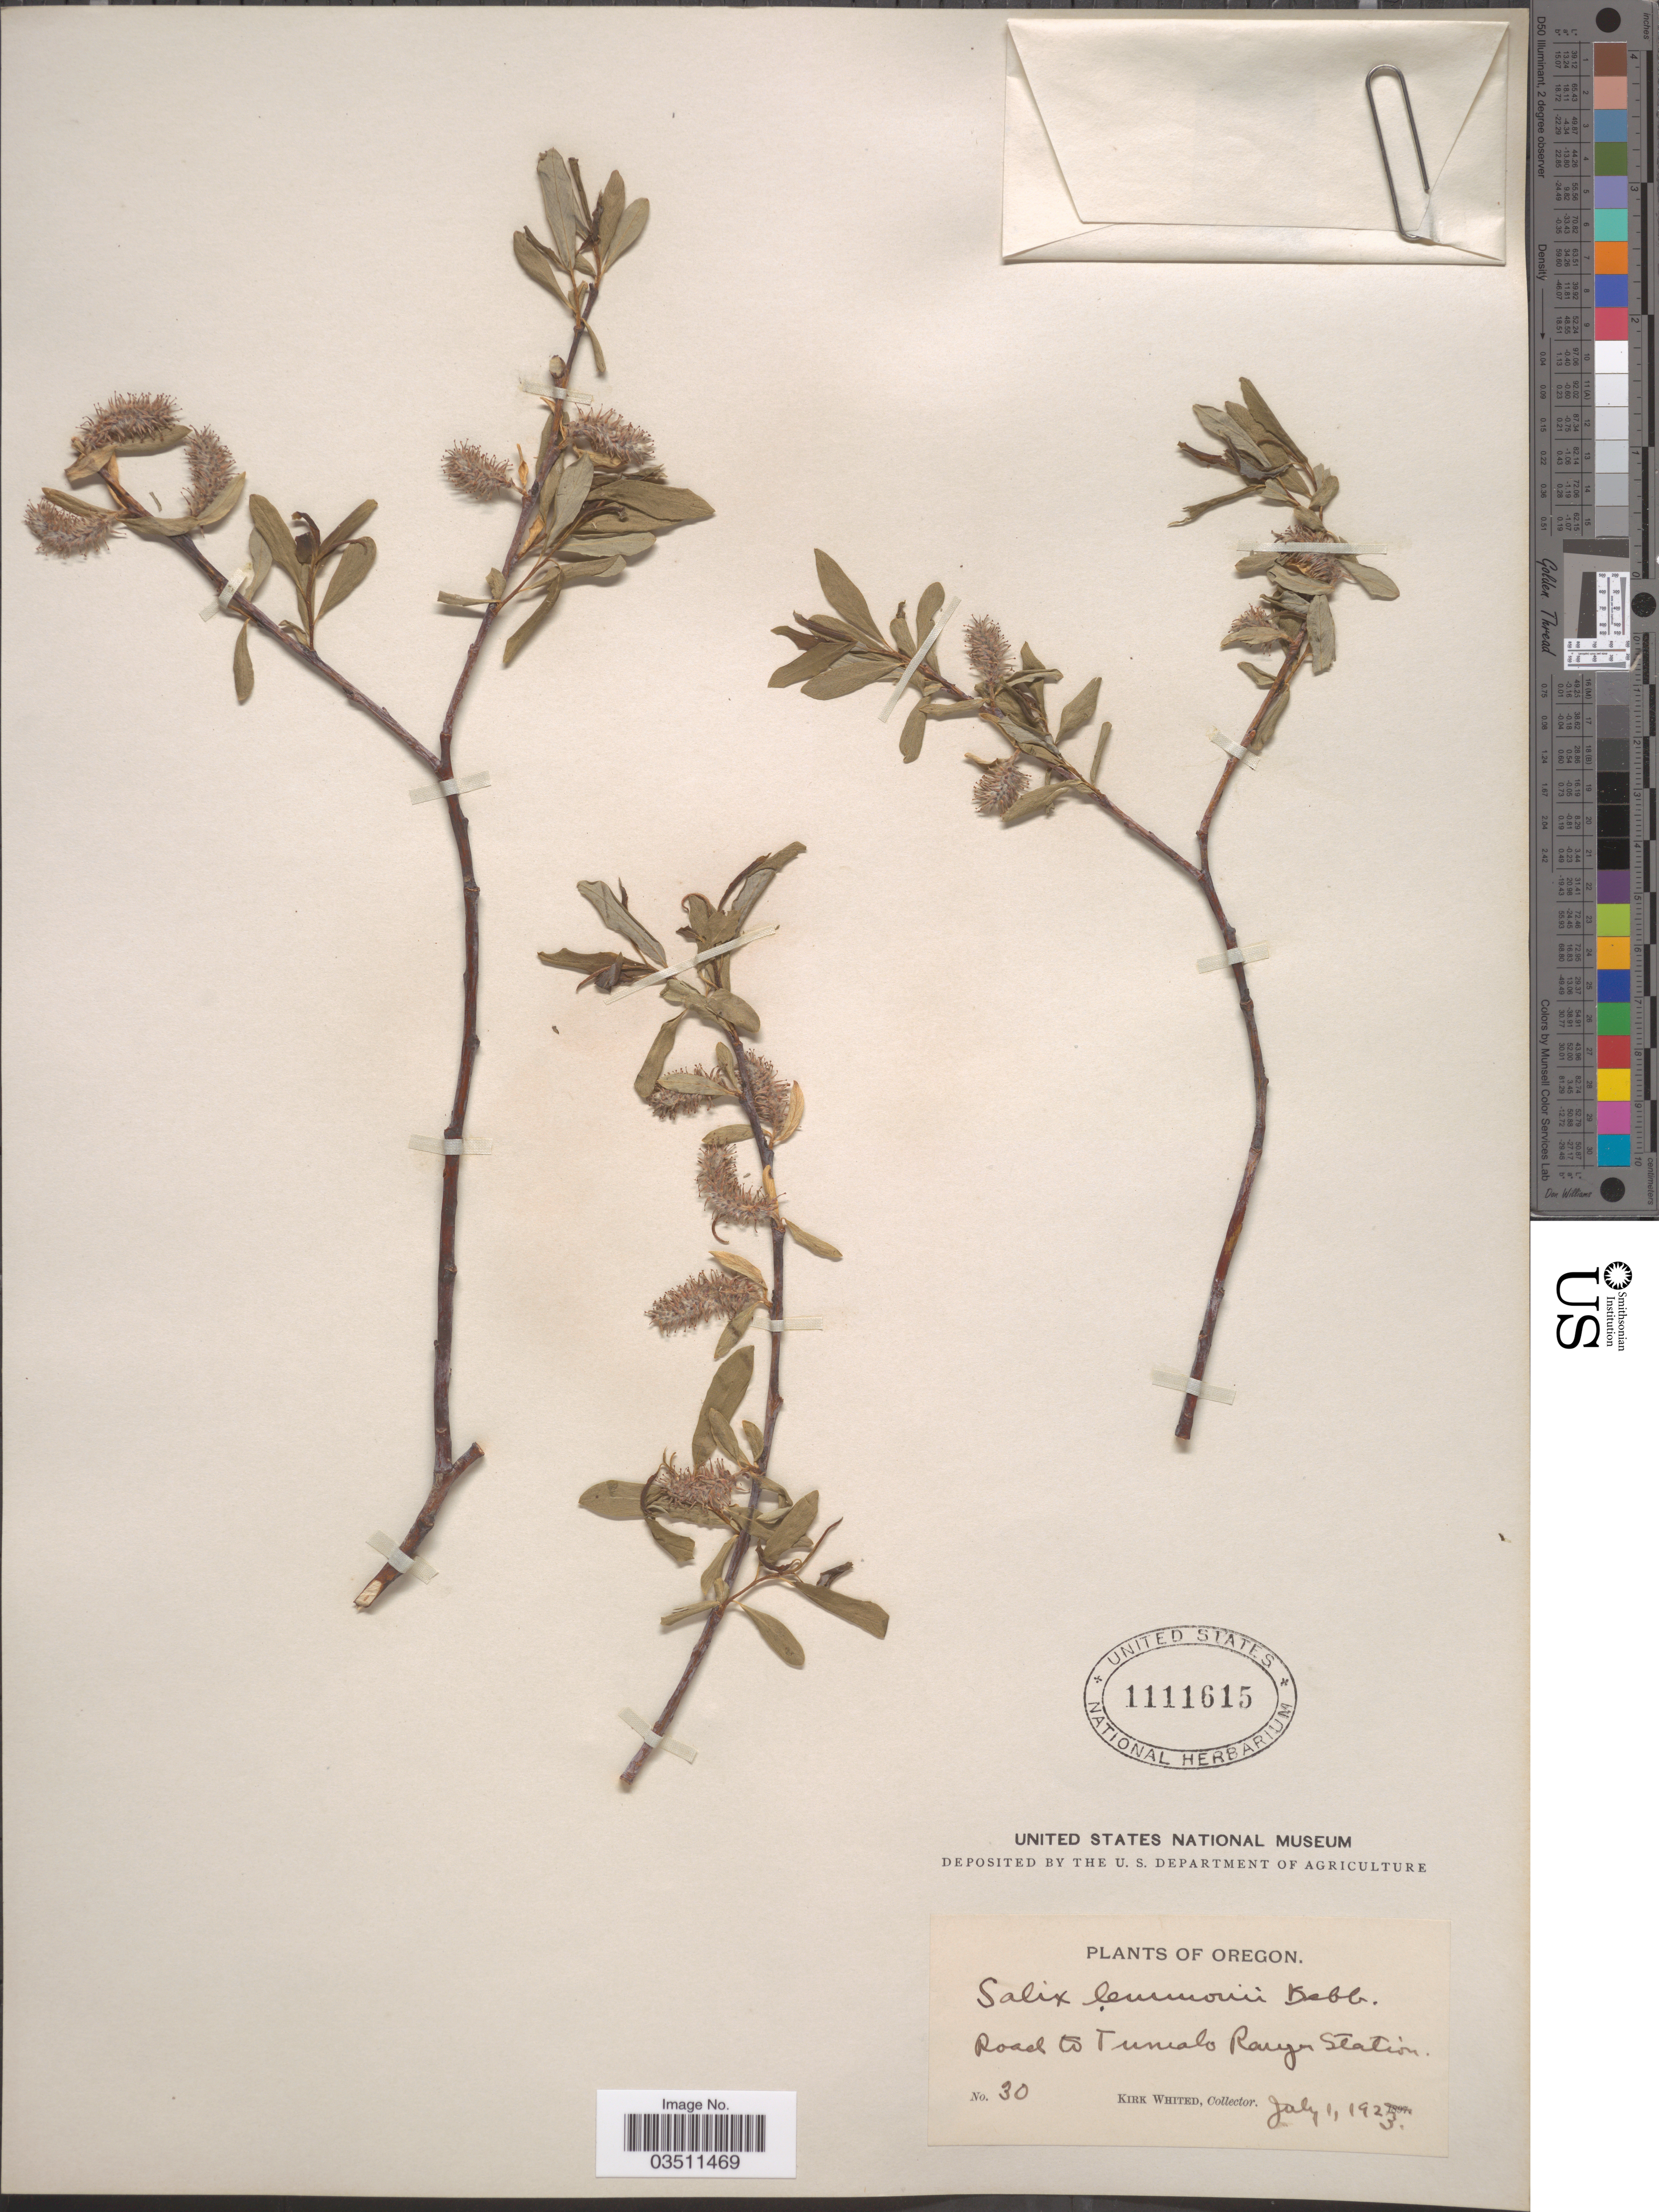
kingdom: Plantae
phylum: Tracheophyta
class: Magnoliopsida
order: Malpighiales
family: Salicaceae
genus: Salix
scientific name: Salix lemmonii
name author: Bebb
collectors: K. Whited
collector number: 30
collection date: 1923-07-01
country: United States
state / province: Oregon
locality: Road to Tumalo Ranger Station.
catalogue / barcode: US 1111615